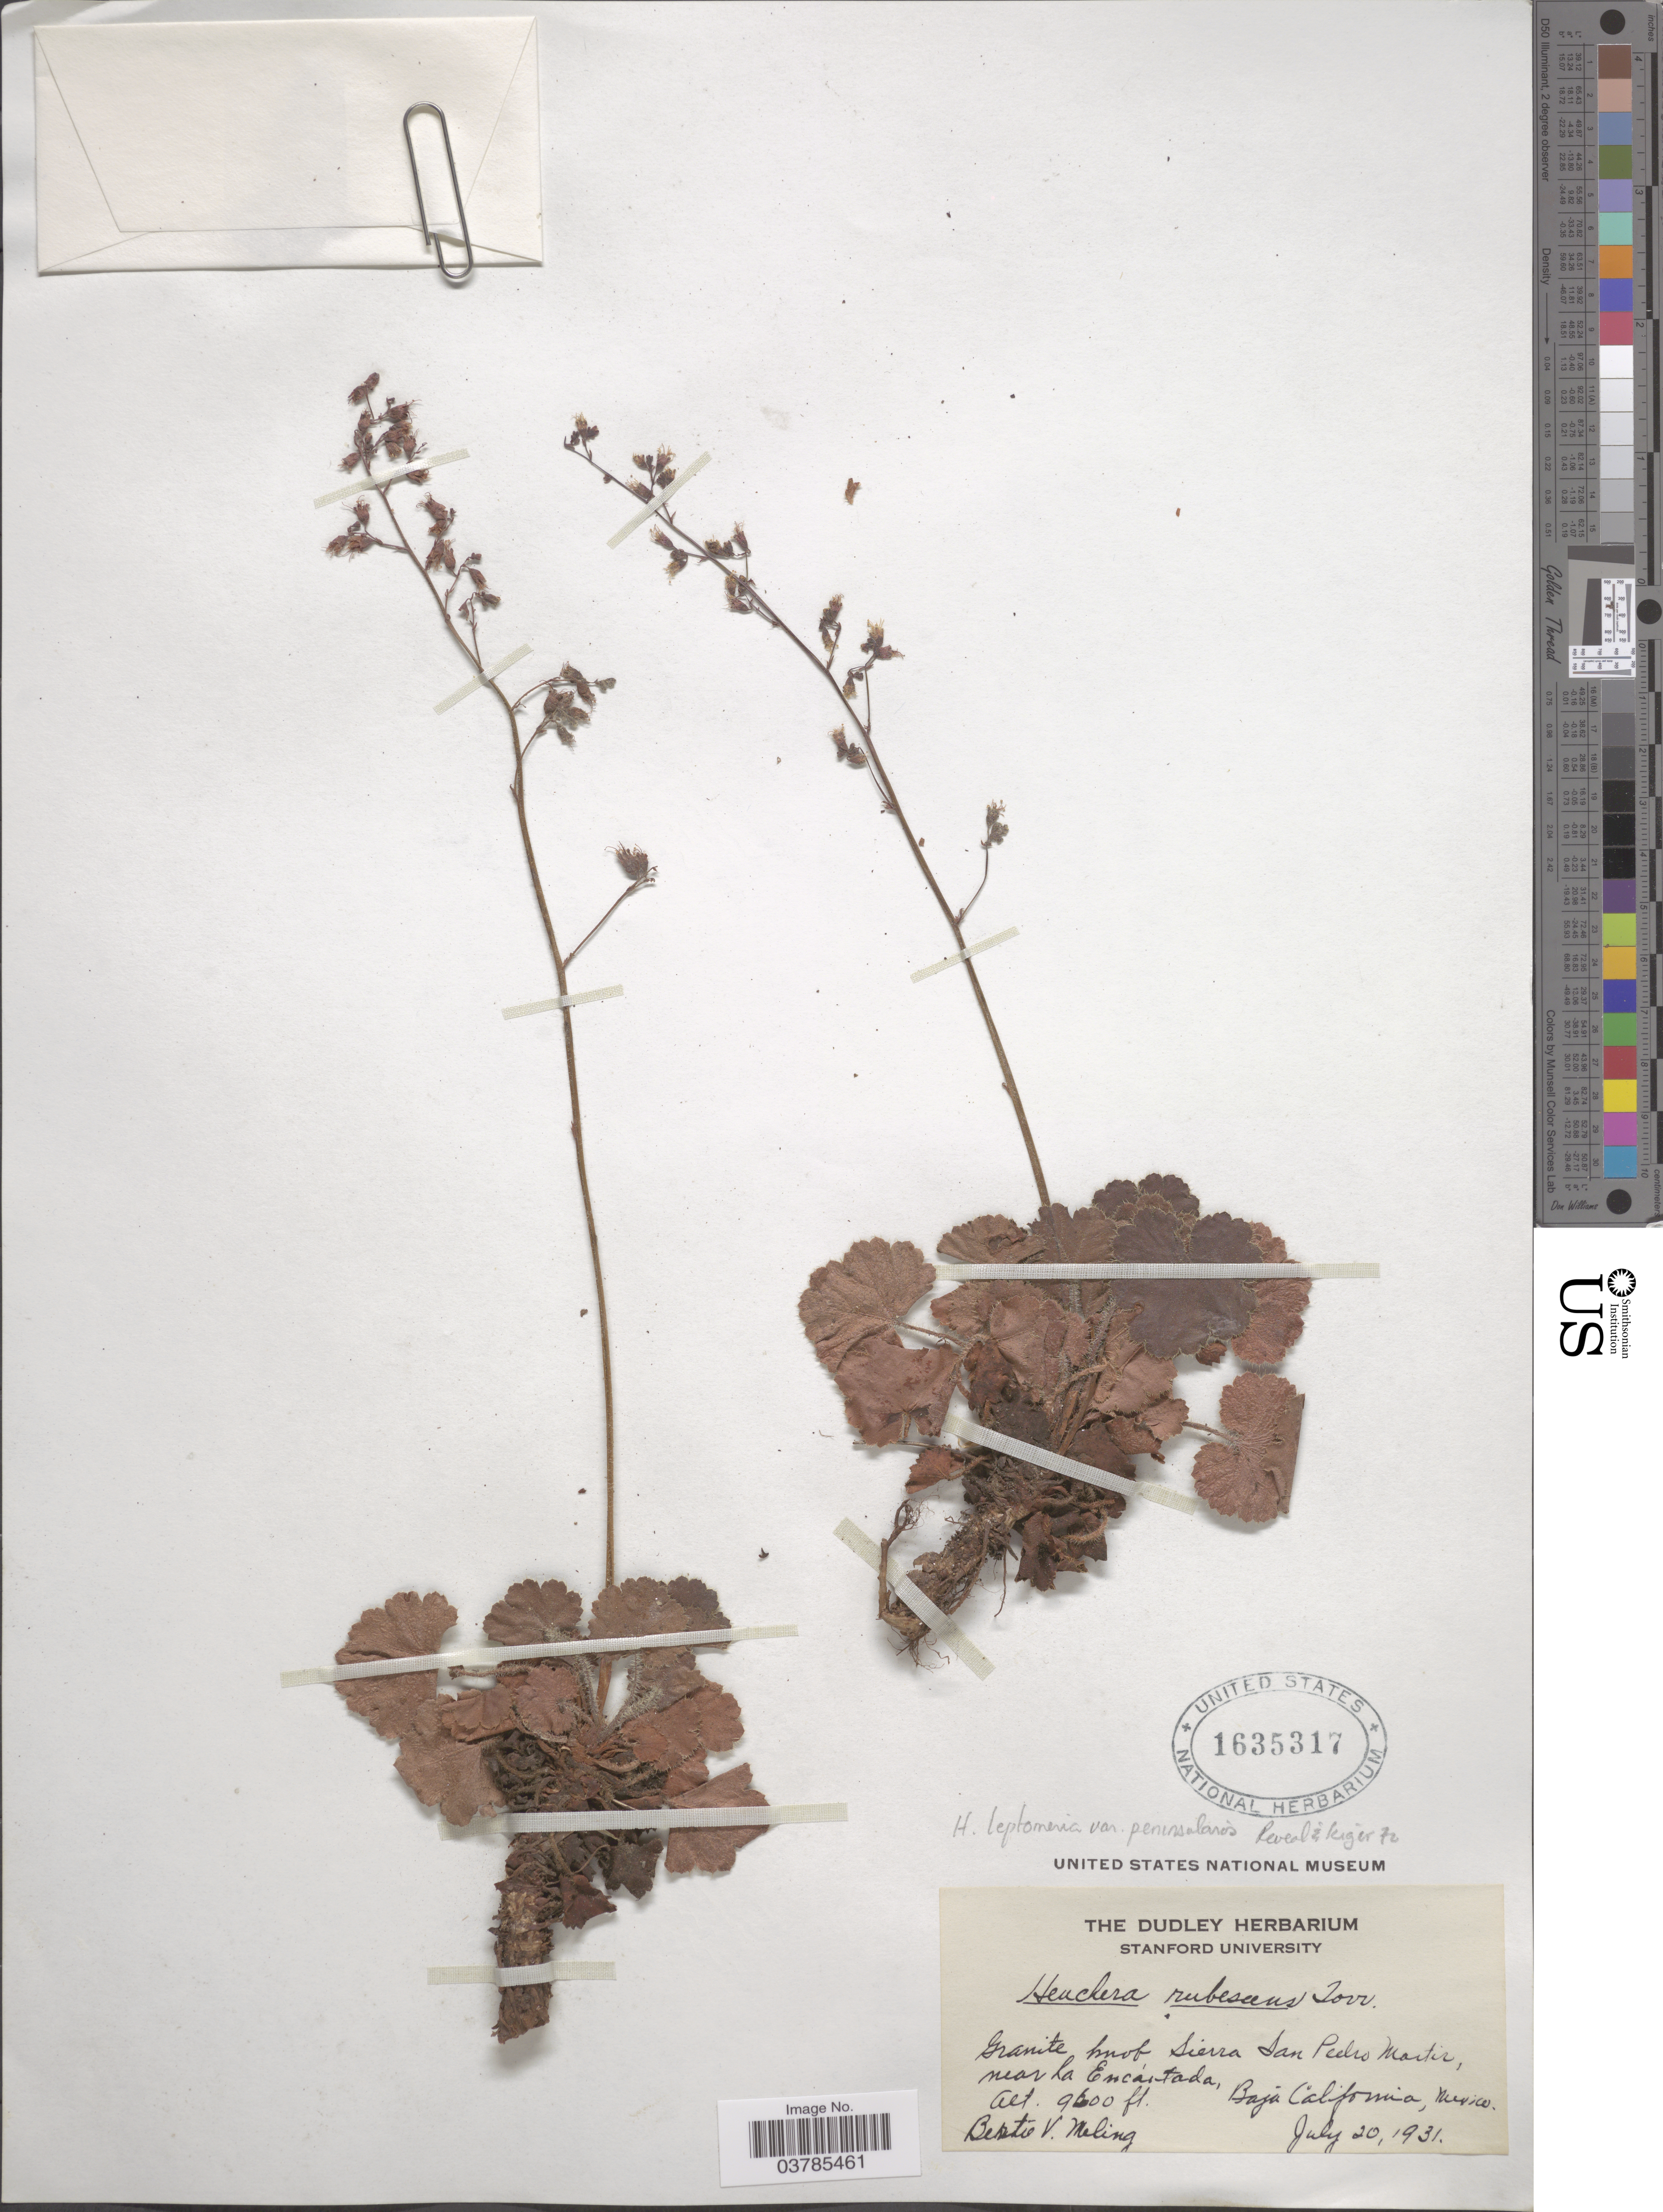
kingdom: Plantae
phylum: Tracheophyta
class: Magnoliopsida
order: Saxifragales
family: Saxifragaceae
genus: Heuchera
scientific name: Heuchera rubescens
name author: Torr.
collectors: B. Meling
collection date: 1931-07-20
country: Mexico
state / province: Baja California Norte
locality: Granite knob, Sierra San Pedro Martir, near La Encántada.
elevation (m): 2926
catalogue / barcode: US 1635317